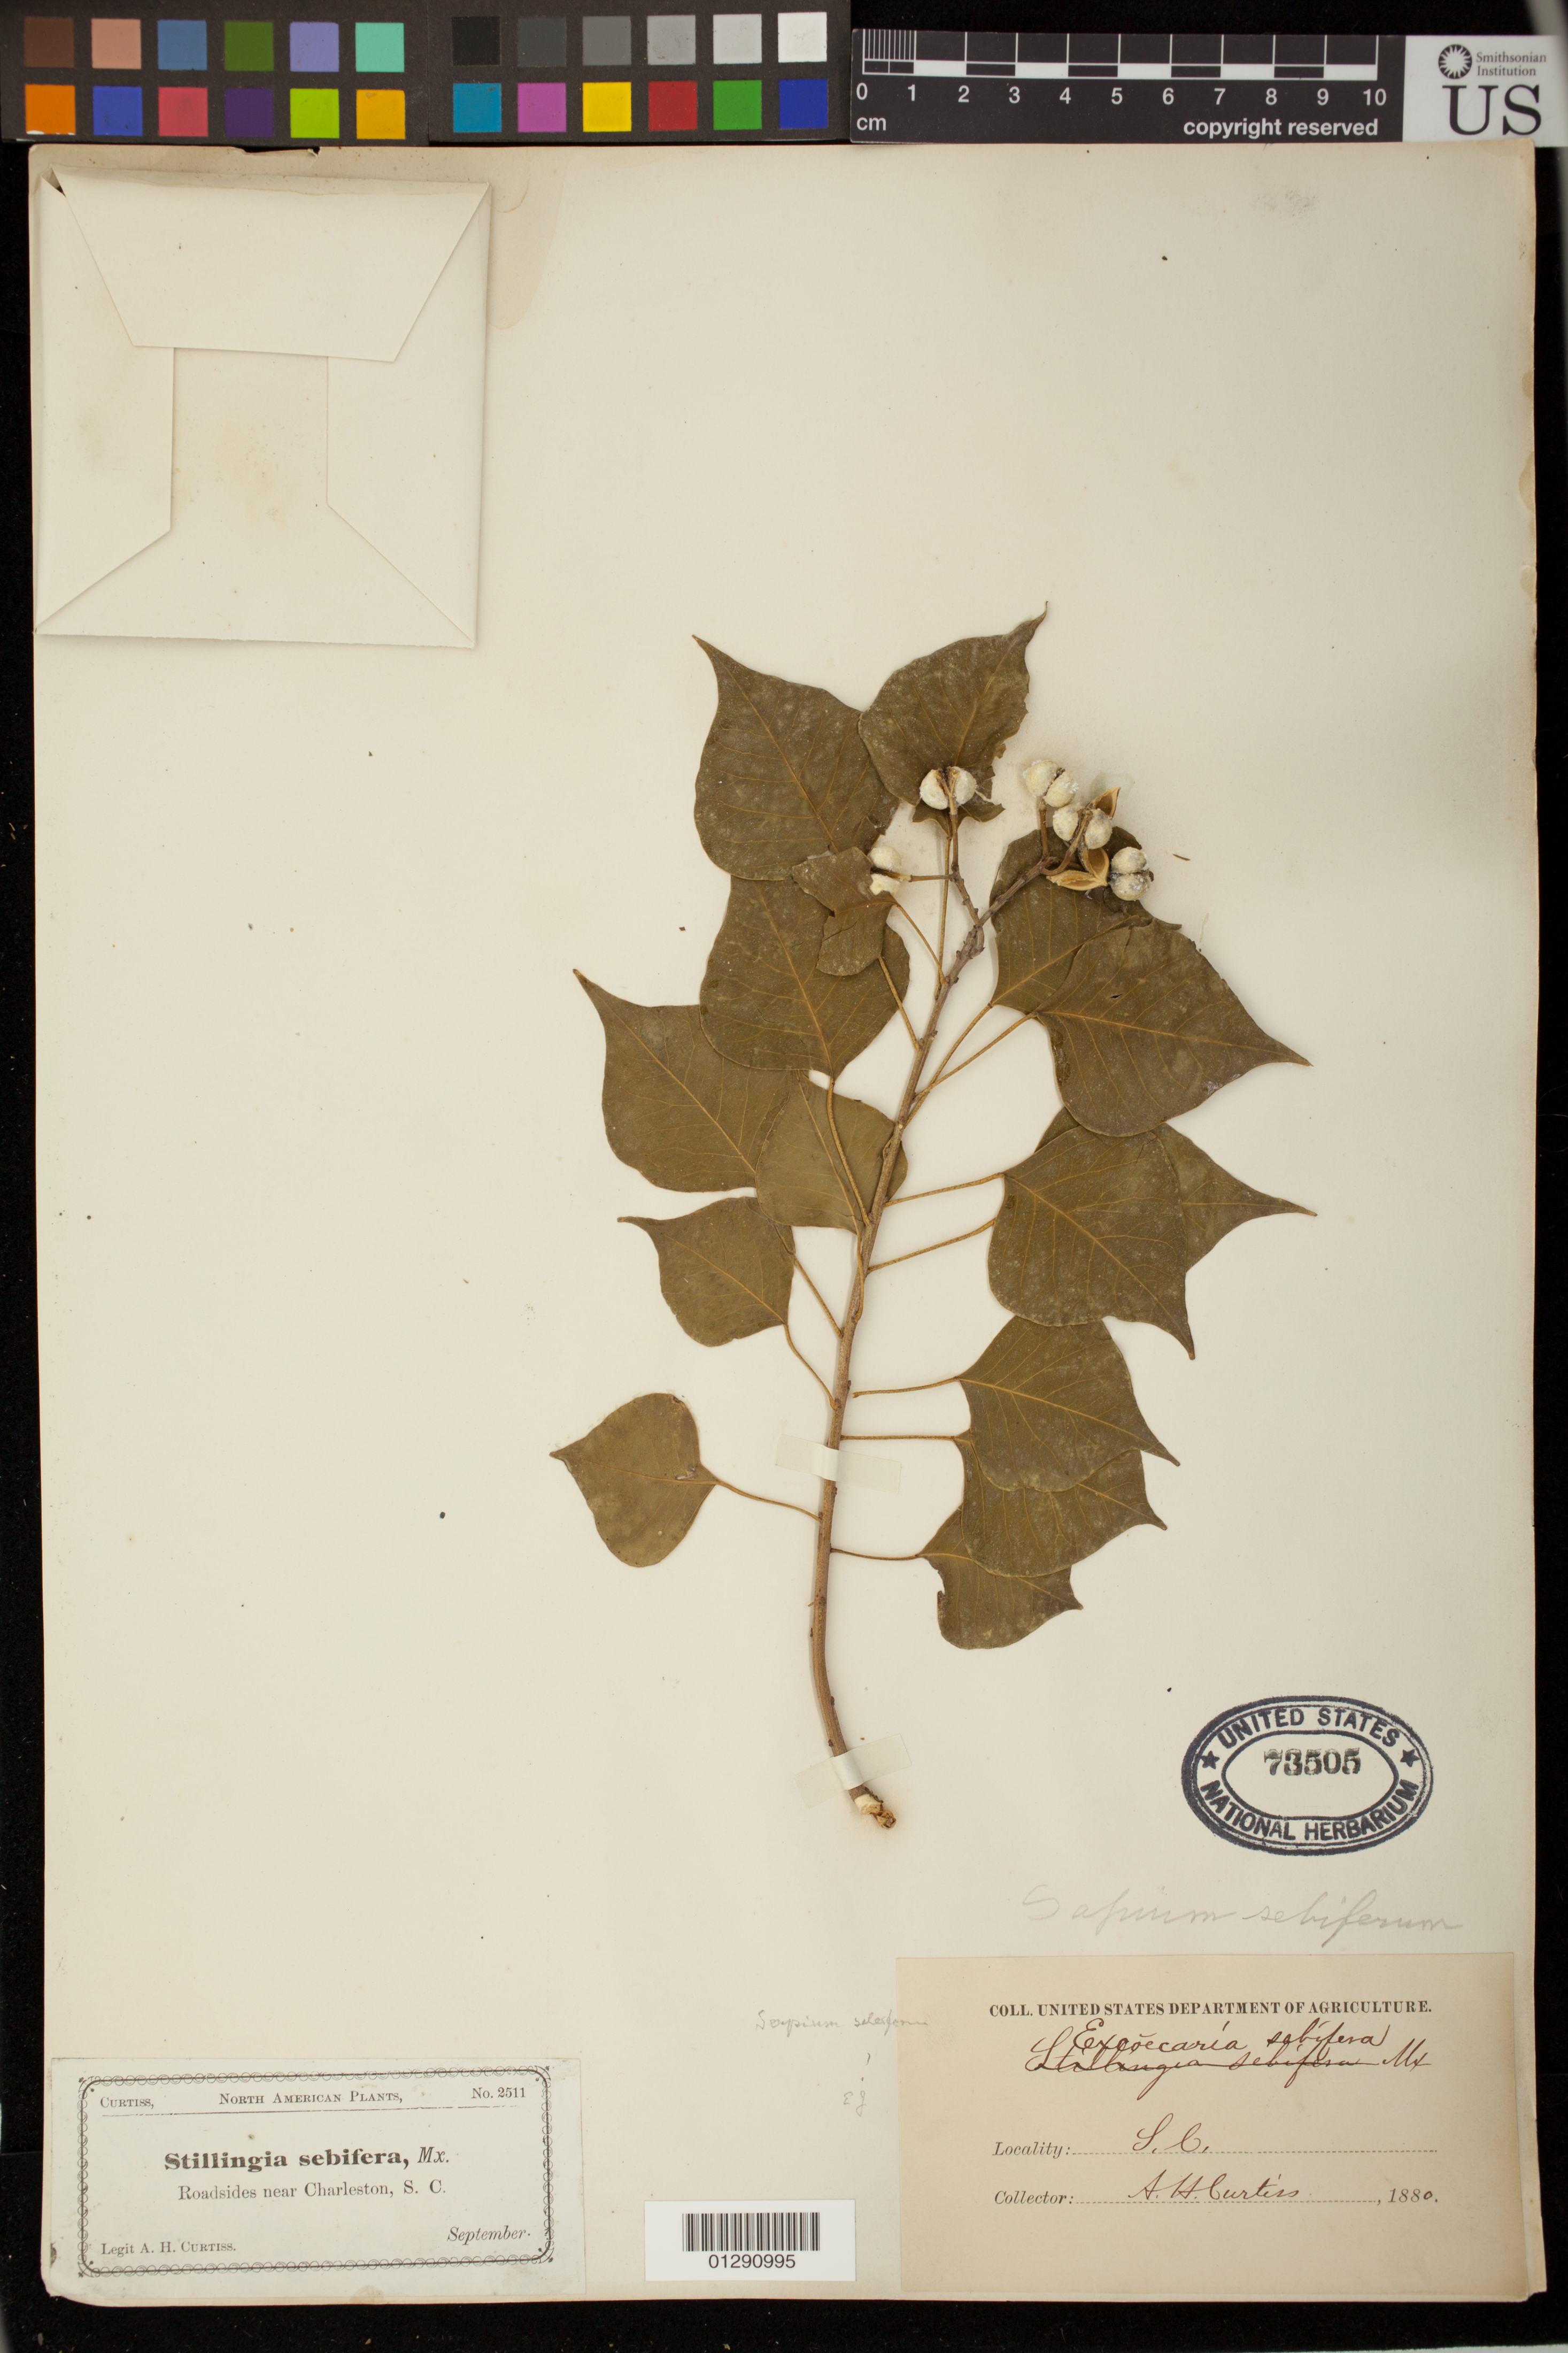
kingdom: Plantae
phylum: Tracheophyta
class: Magnoliopsida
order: Malpighiales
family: Euphorbiaceae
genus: Sapium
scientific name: Sapium sebiferum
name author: (L.) Roxb.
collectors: A. H. Curtiss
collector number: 2511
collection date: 1880-09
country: United States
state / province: South Carolina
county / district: Charleston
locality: Roadsides near Charleston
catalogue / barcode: US 73505